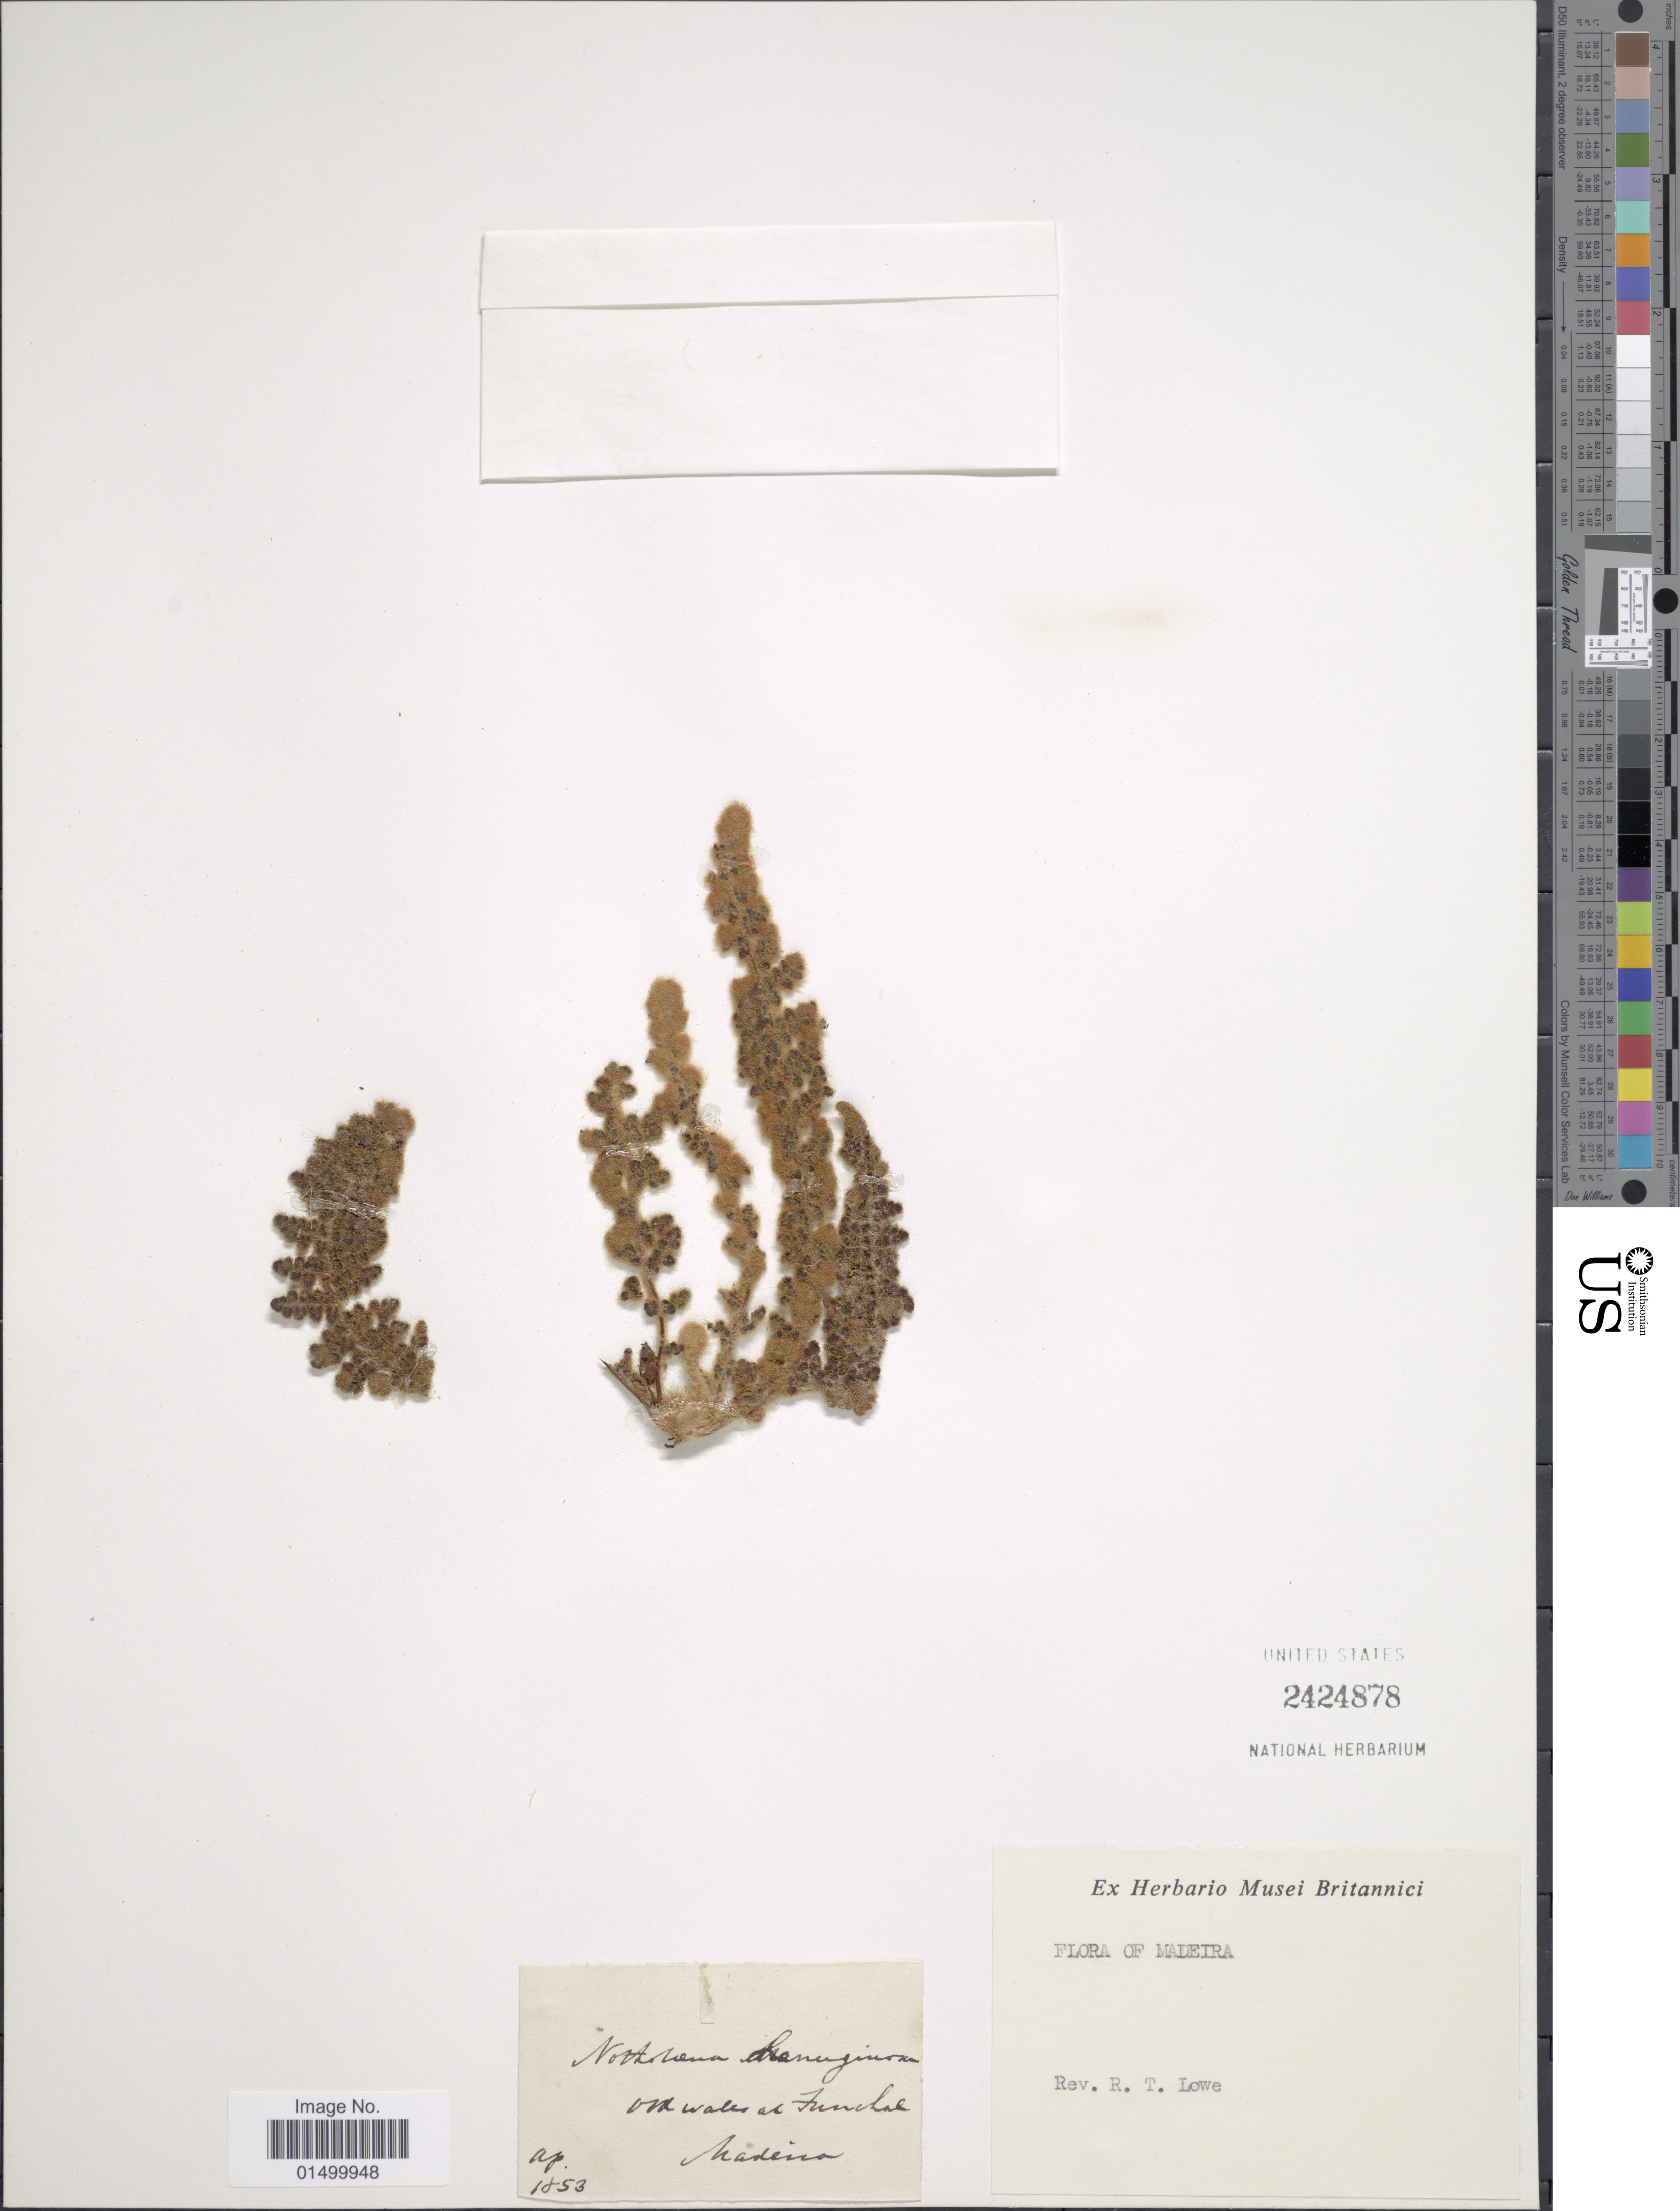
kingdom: Plantae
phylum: Tracheophyta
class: Polypodiopsida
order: Polypodiales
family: Pteridaceae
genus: Cheilanthes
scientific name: Cheilanthes lanuginosa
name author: Nutt.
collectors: R. T. Lowe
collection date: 1853-04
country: Portugal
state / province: Madeira (Aut. Reg.)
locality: On walls at Finchie [interpreted]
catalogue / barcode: US 2424878